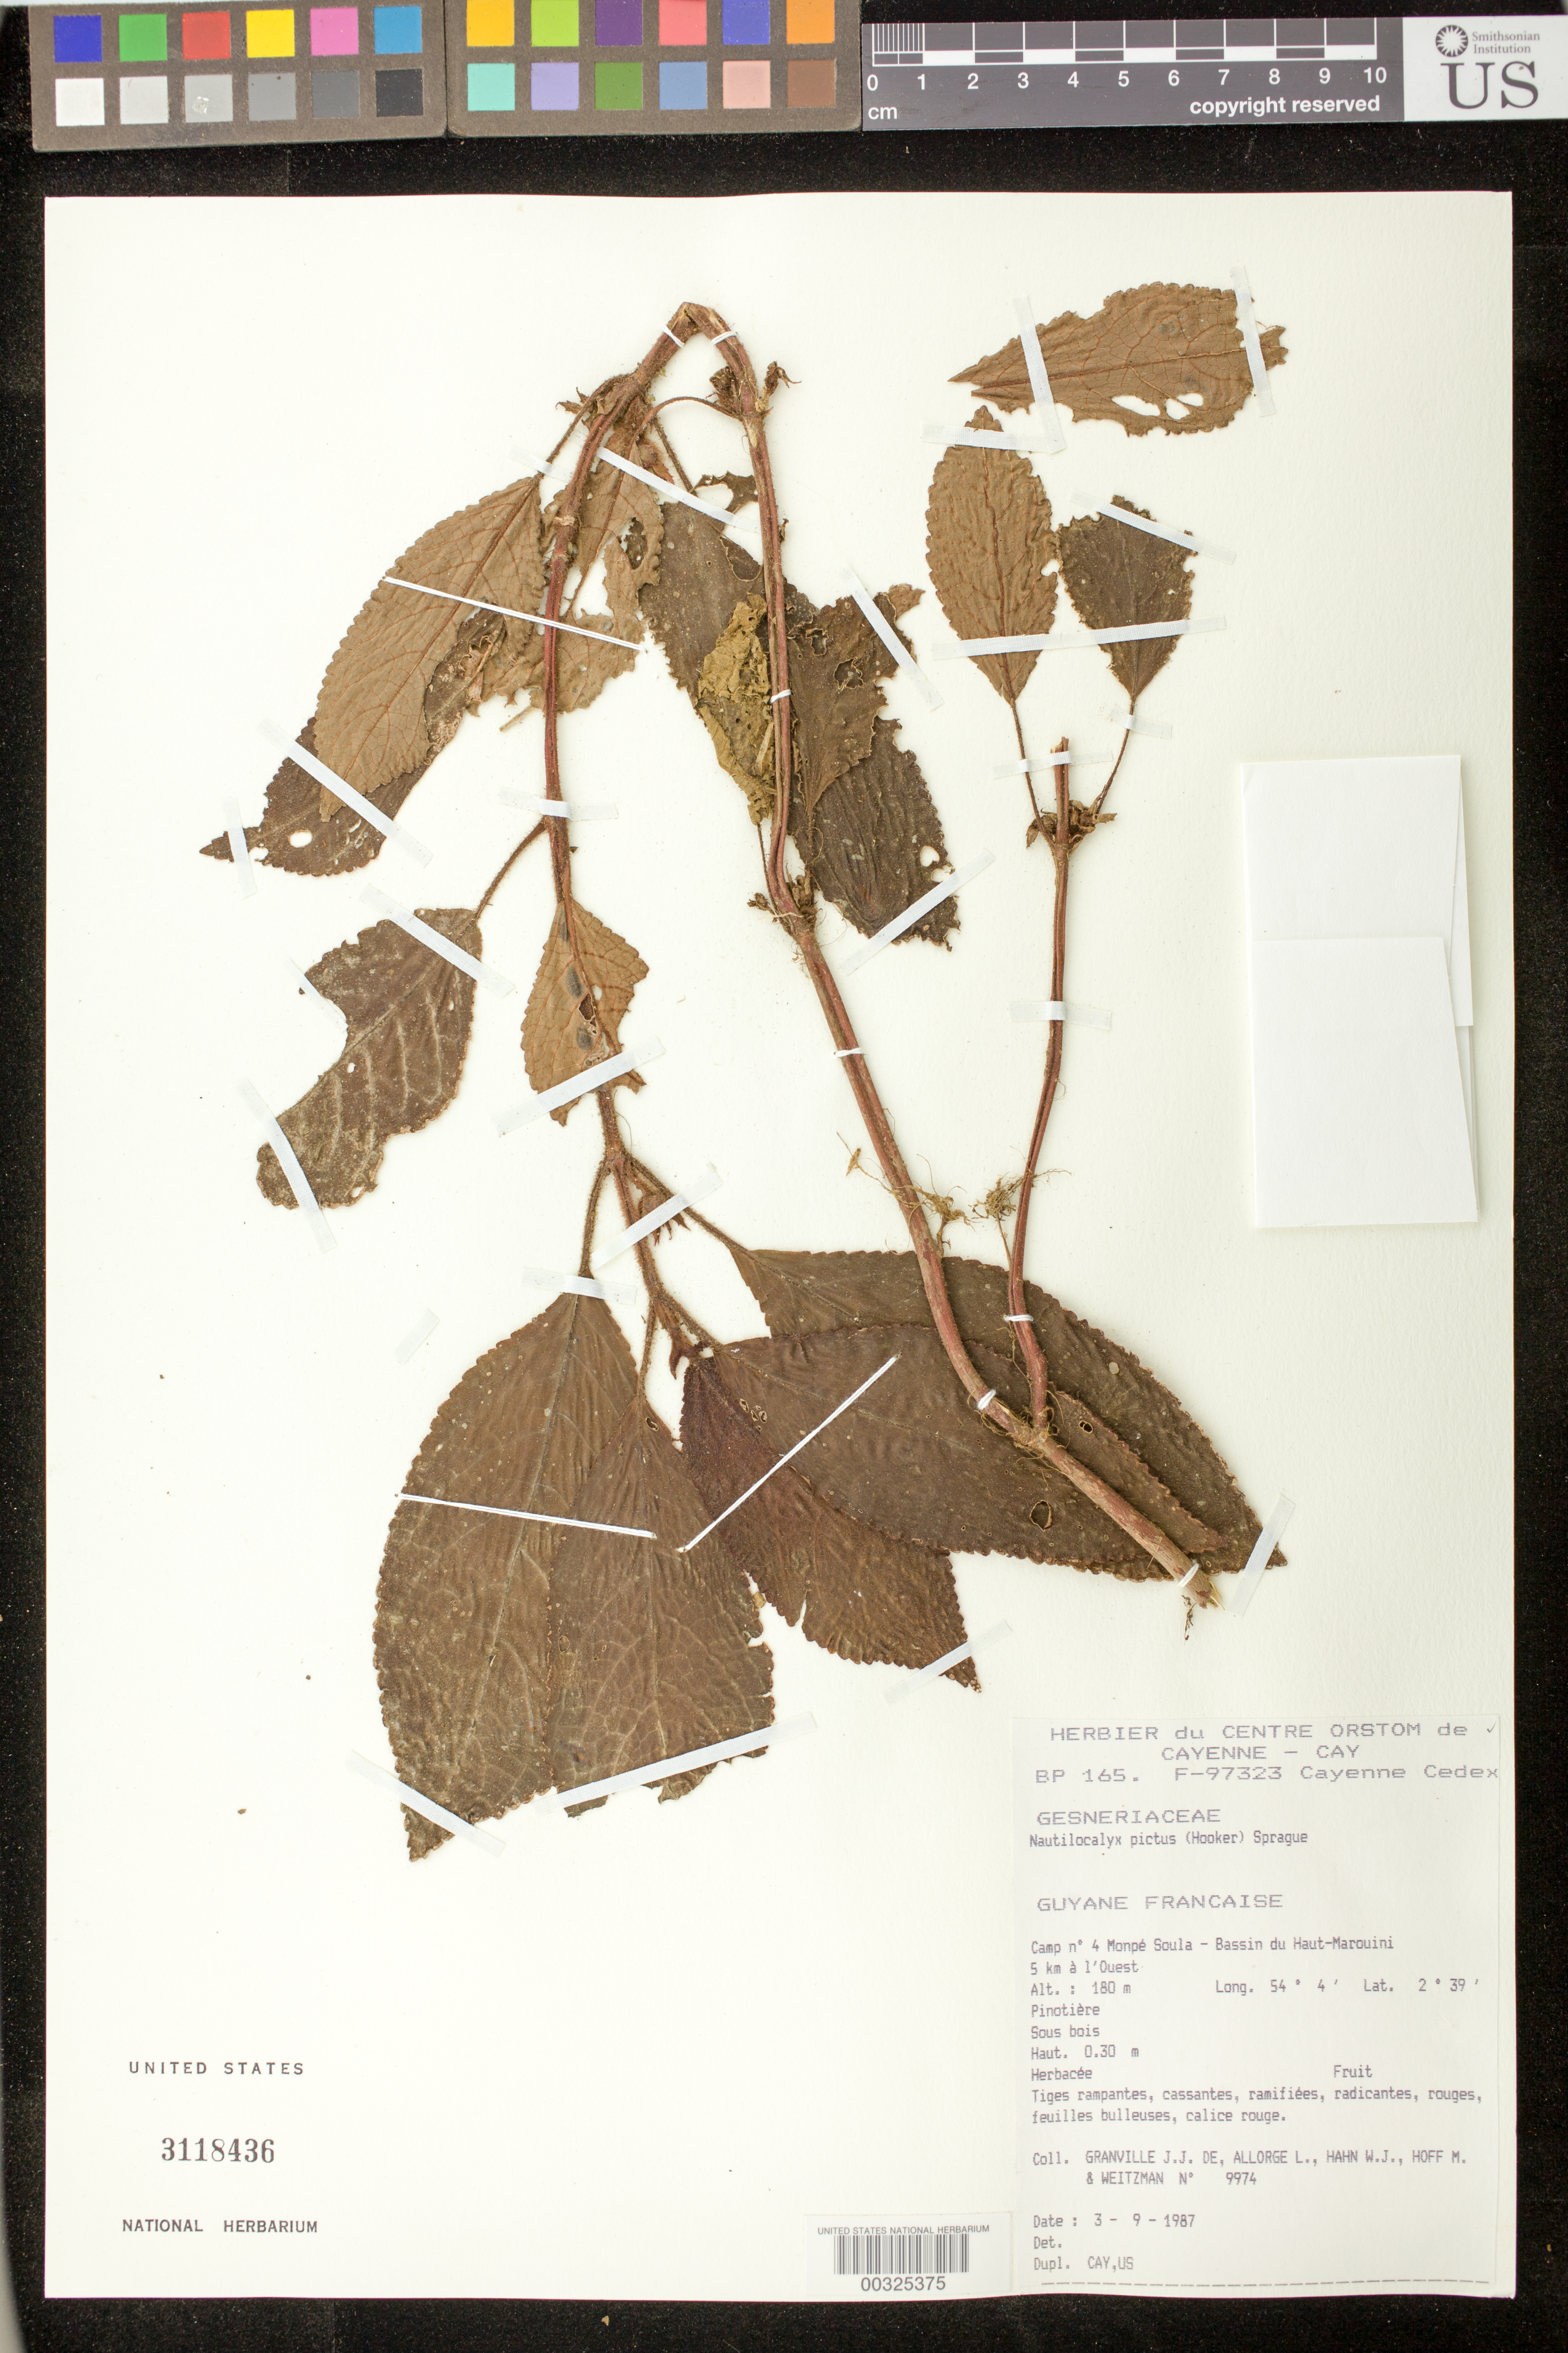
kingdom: Plantae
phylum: Tracheophyta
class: Magnoliopsida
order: Lamiales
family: Gesneriaceae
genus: Nautilocalyx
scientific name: Nautilocalyx pictus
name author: (Hook.) Sprague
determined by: Skog, Laurence E.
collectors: J.-J. de Granville, L. Allorge, W. J. Hahn, M. Hoff & N. Weitzman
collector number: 9974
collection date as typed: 03 Sep 1987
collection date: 1987-09-03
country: French Guiana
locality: Camp no. 4 Monpé Soula - Bassin du Haut-Marouini; 5 km à l'Ouest, Pinotière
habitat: Sous bois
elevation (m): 180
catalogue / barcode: US 3118436